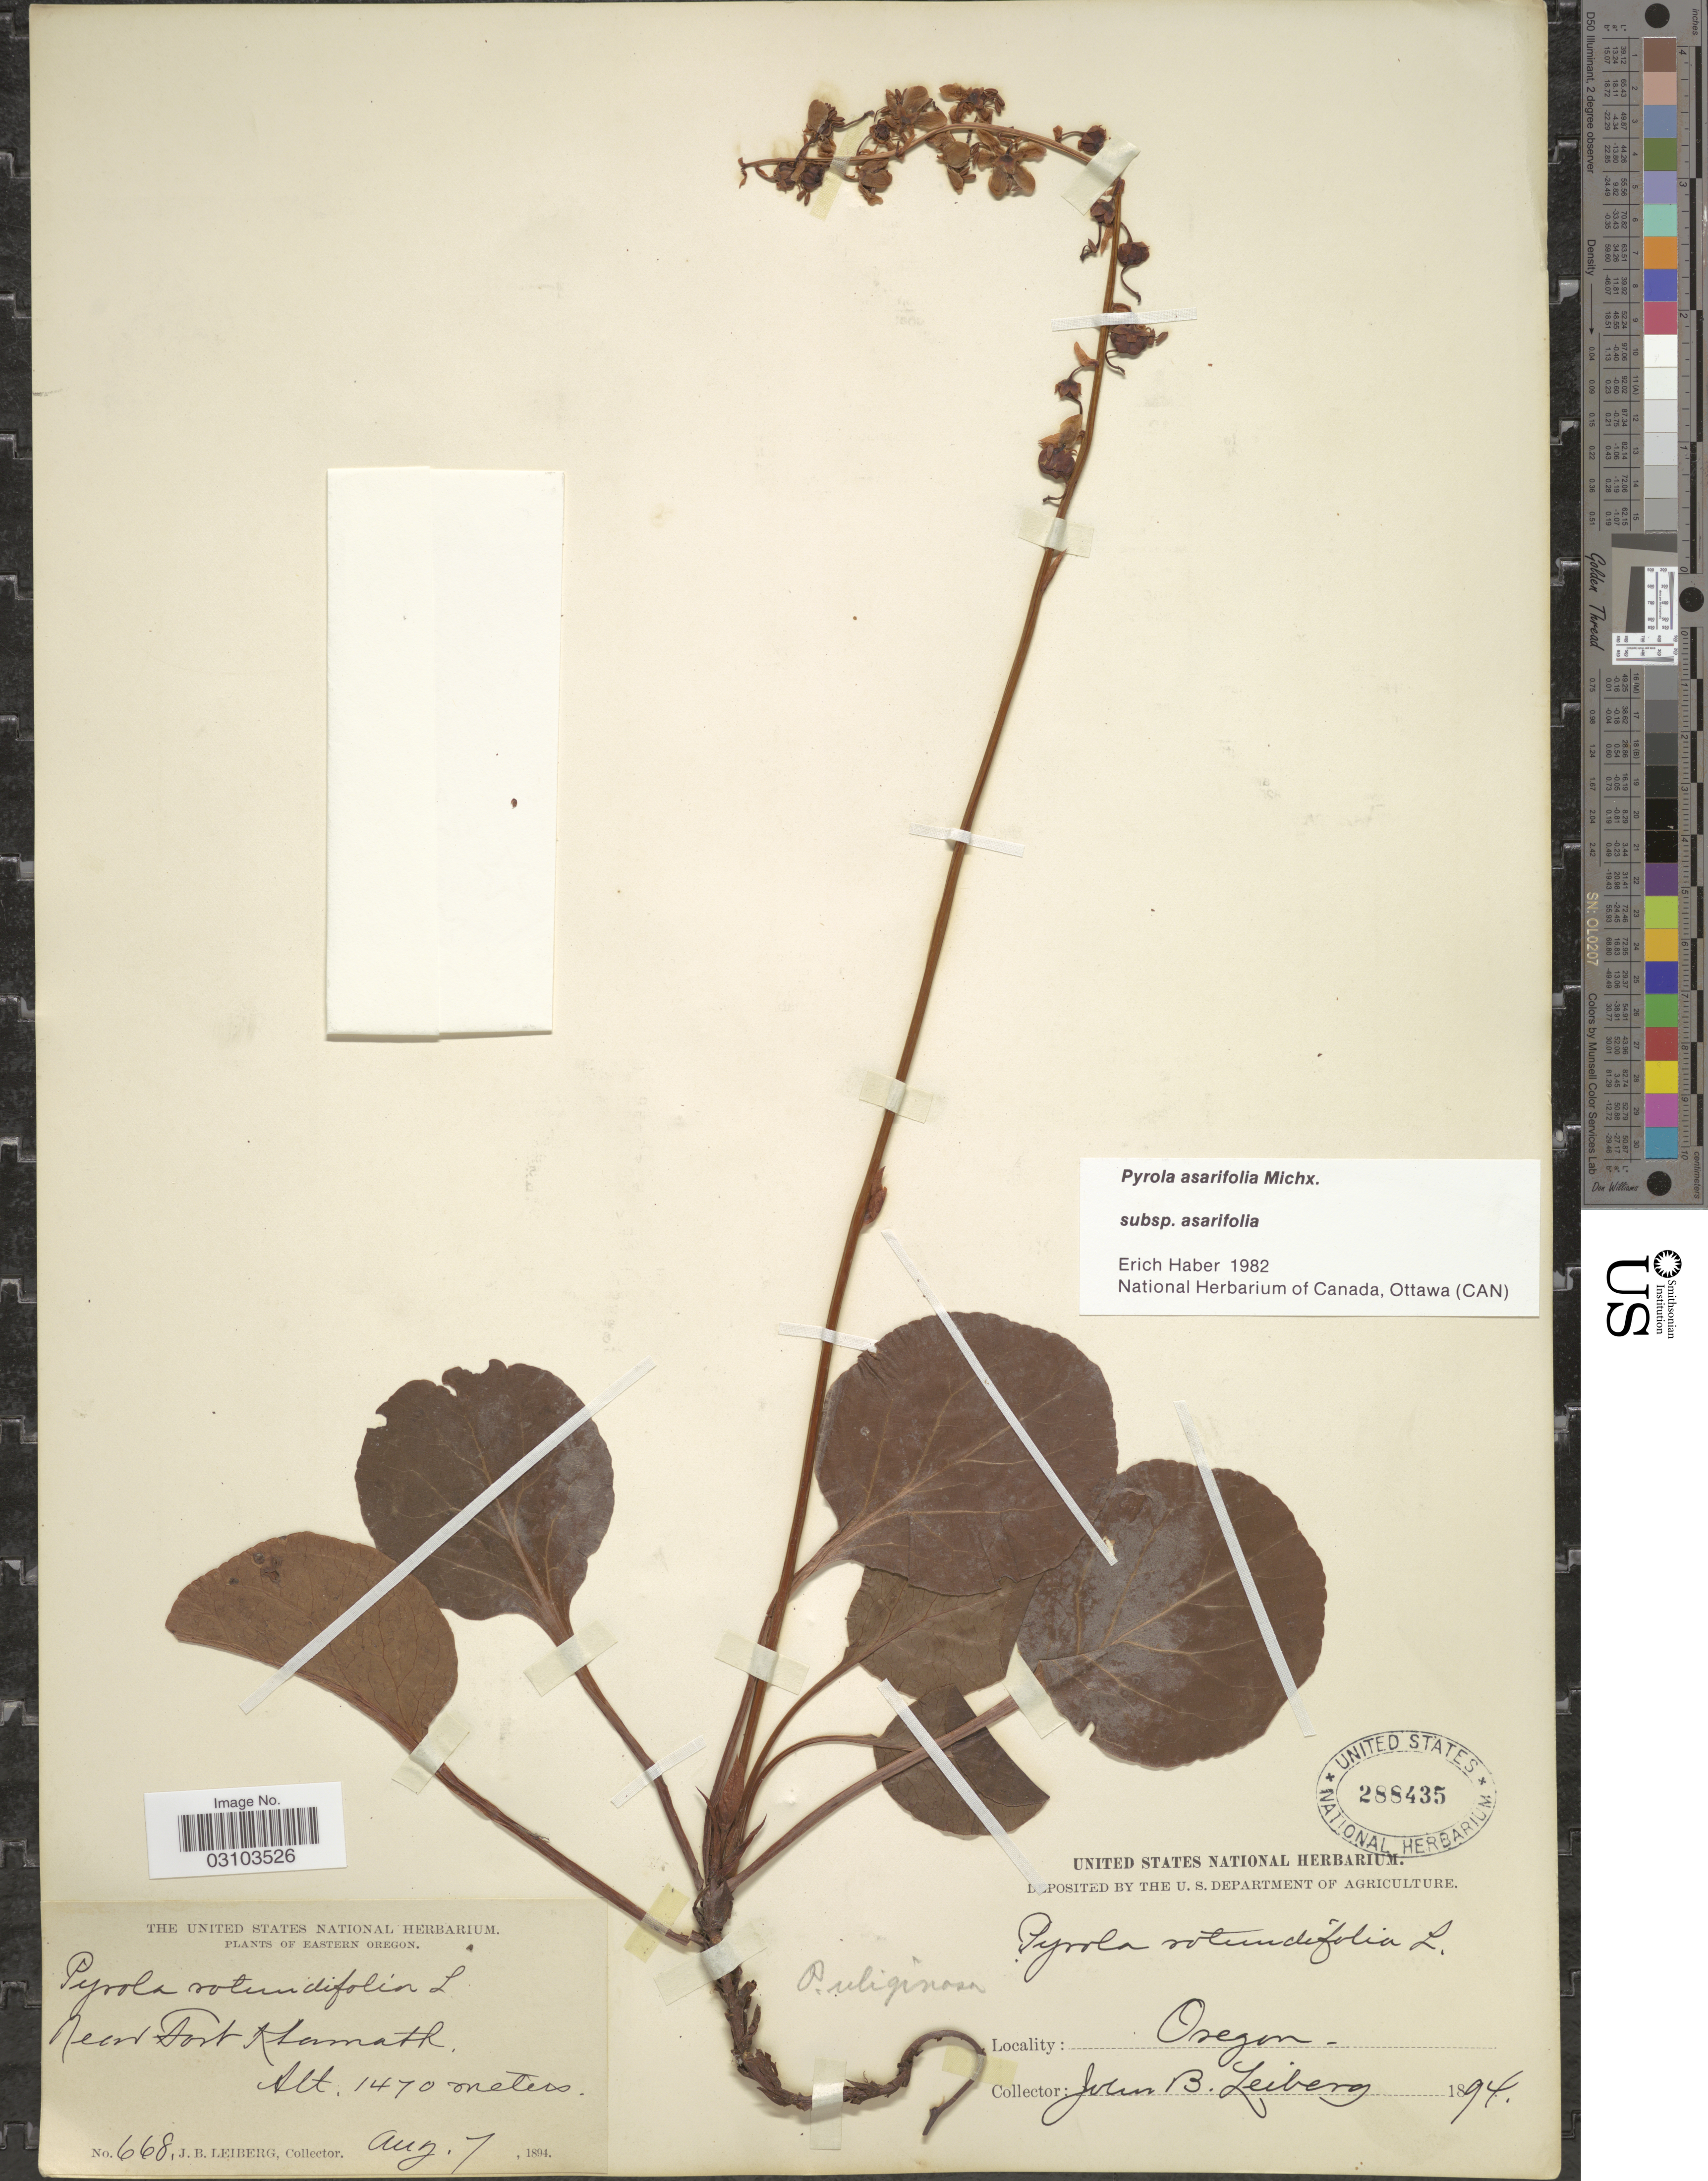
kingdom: Plantae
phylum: Tracheophyta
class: Magnoliopsida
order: Ericales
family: Ericaceae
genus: Pyrola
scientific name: Pyrola asarifolia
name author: Michx.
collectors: J. B. Leiberg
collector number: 668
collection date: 1894-08-07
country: United States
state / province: Oregon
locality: Eastern Oregon, Near Fort Klamath.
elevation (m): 1470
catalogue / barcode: US 288435